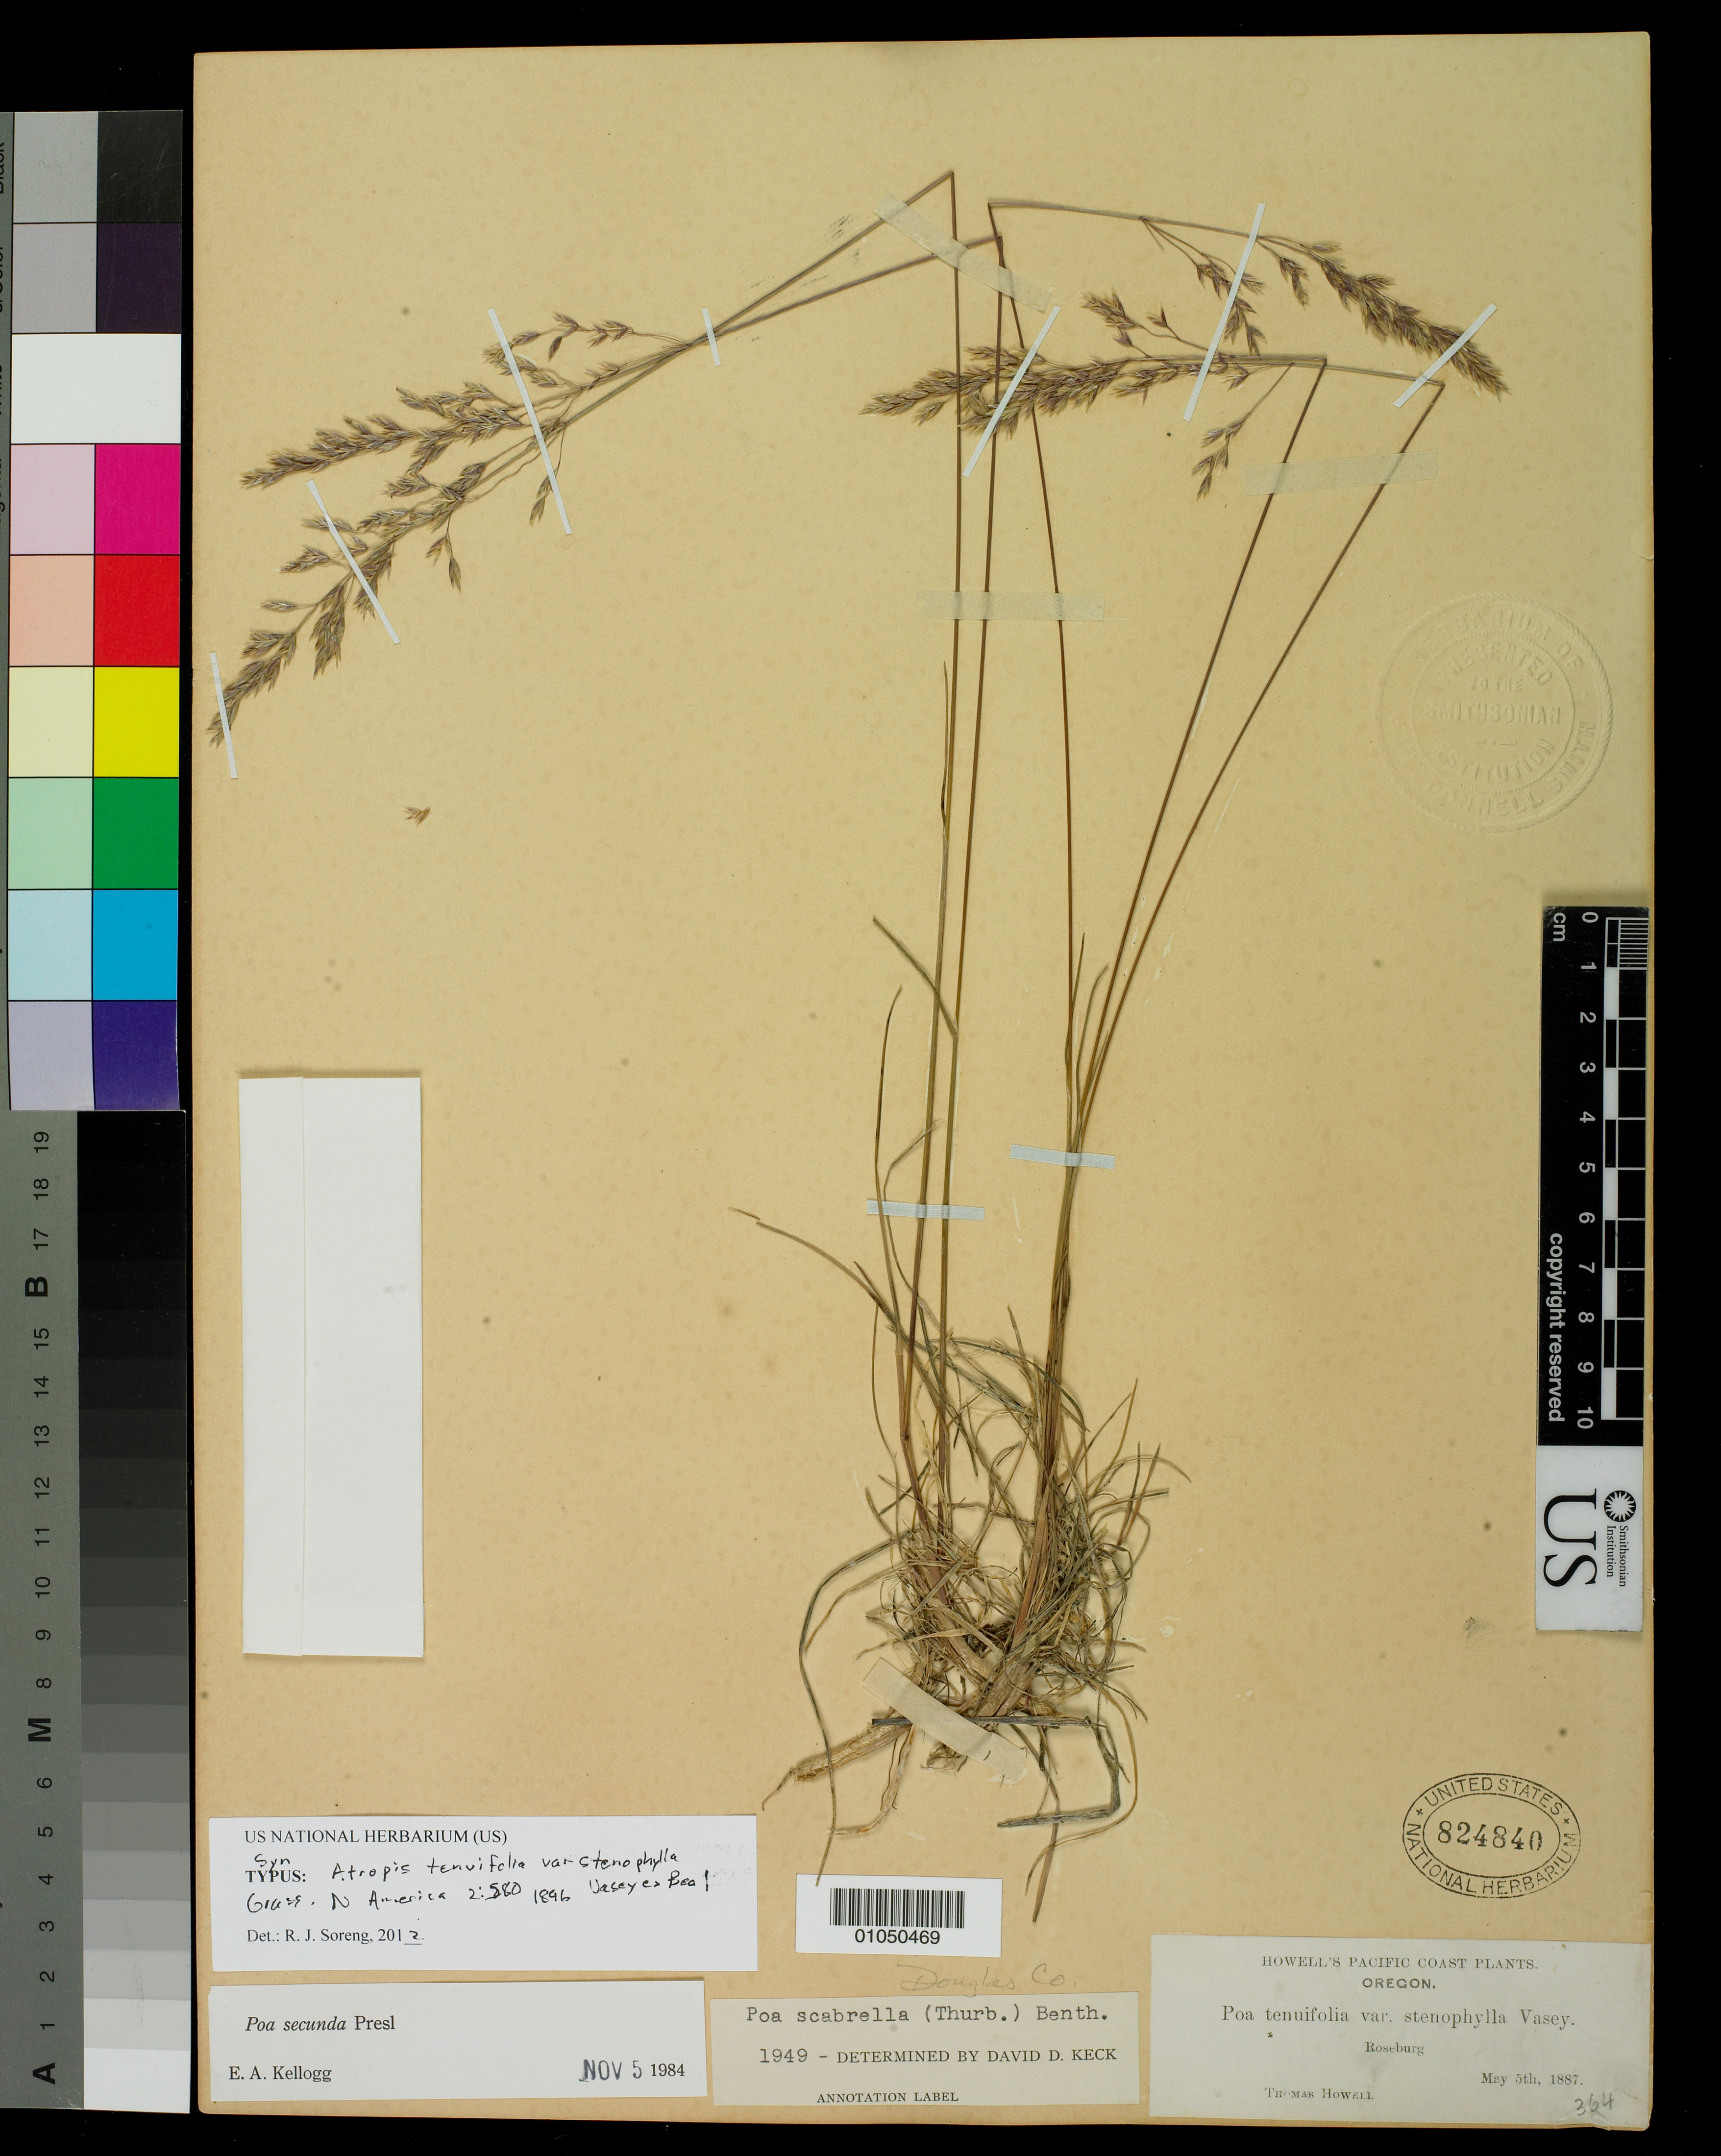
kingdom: Plantae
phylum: Tracheophyta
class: Liliopsida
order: Poales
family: Poaceae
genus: Atropis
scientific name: Atropis tenuifolia var. stenophylla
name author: Vasey ex W.J. Beal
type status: Syntype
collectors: T. Howell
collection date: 1887-05-05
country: United States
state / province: Oregon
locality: Roseburg.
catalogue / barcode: US 824840